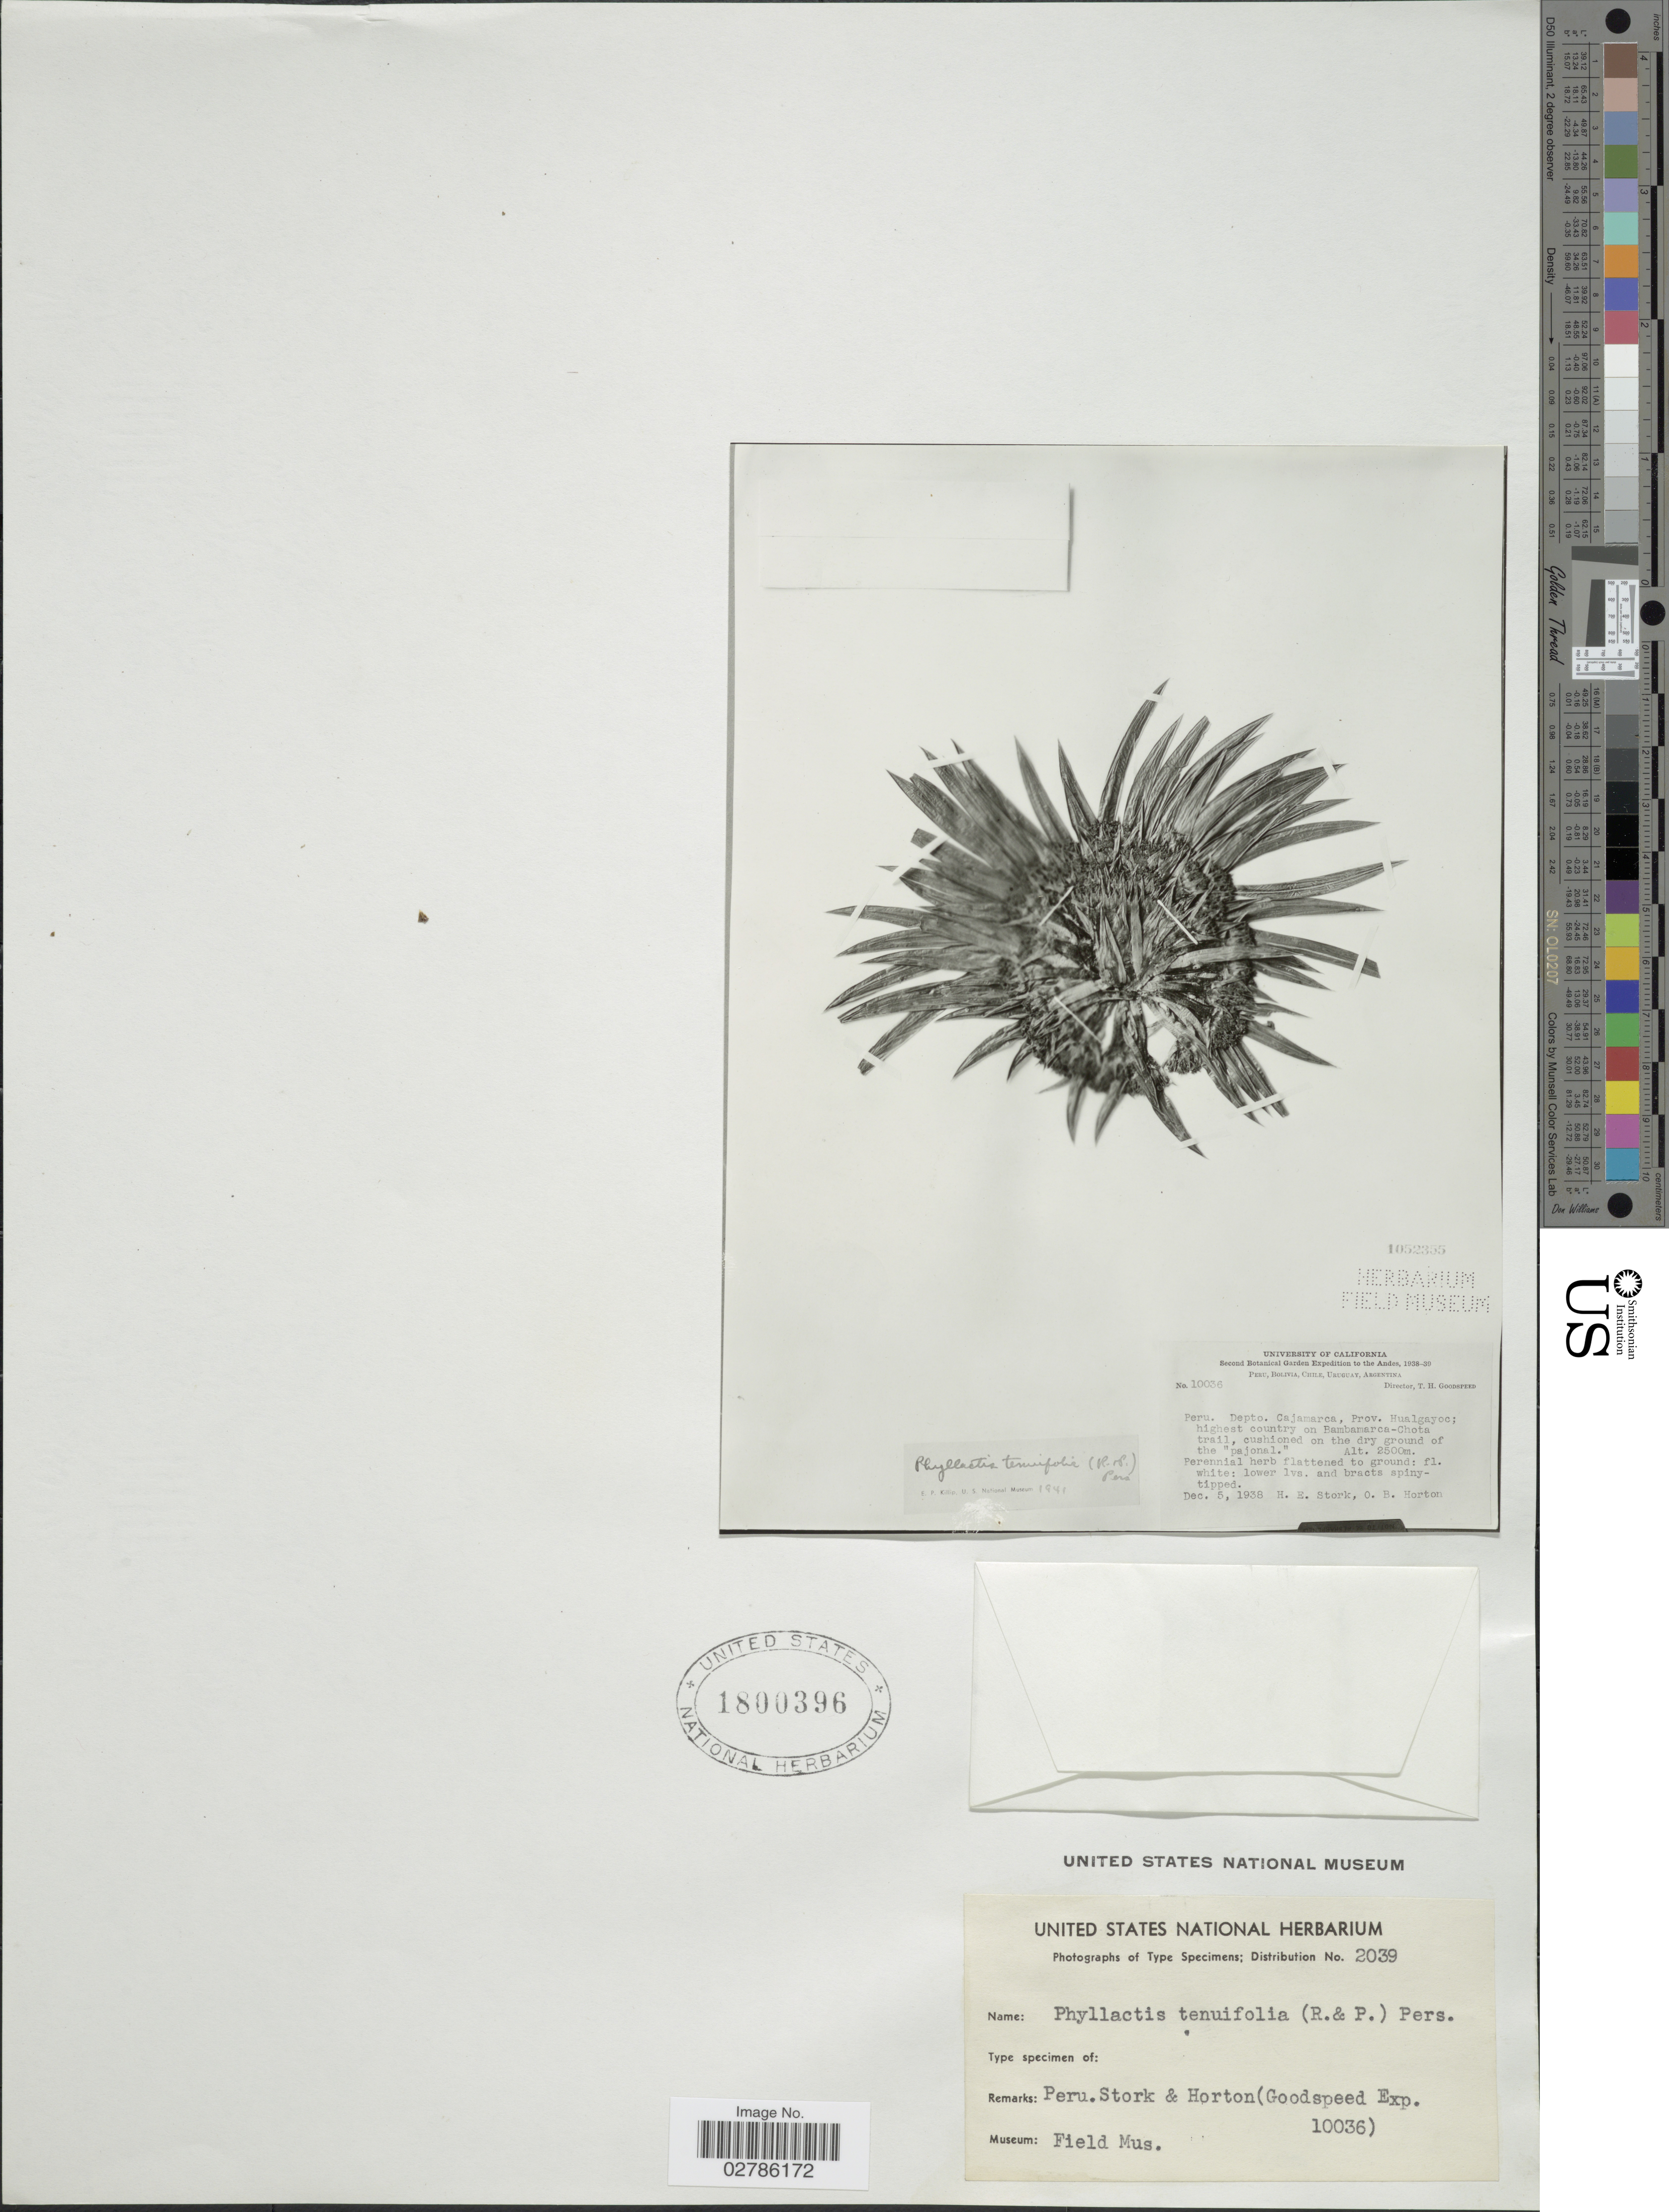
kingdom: Plantae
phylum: Tracheophyta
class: Magnoliopsida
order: Dipsacales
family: Caprifoliaceae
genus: Phyllactis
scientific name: Phyllactis tenuifolia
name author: (Ruiz & Pav.) Pers.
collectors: H. E. Stork & O. B. Horton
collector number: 10036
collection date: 1938-12-05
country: Peru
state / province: Cajamarca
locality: Depto. Cajamarca, Prov. Hualgayoc, highest country on Bambamarca-Chota trail, cushioned on the dry ground of the "pajonal".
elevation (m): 2500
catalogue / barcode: US 1800396